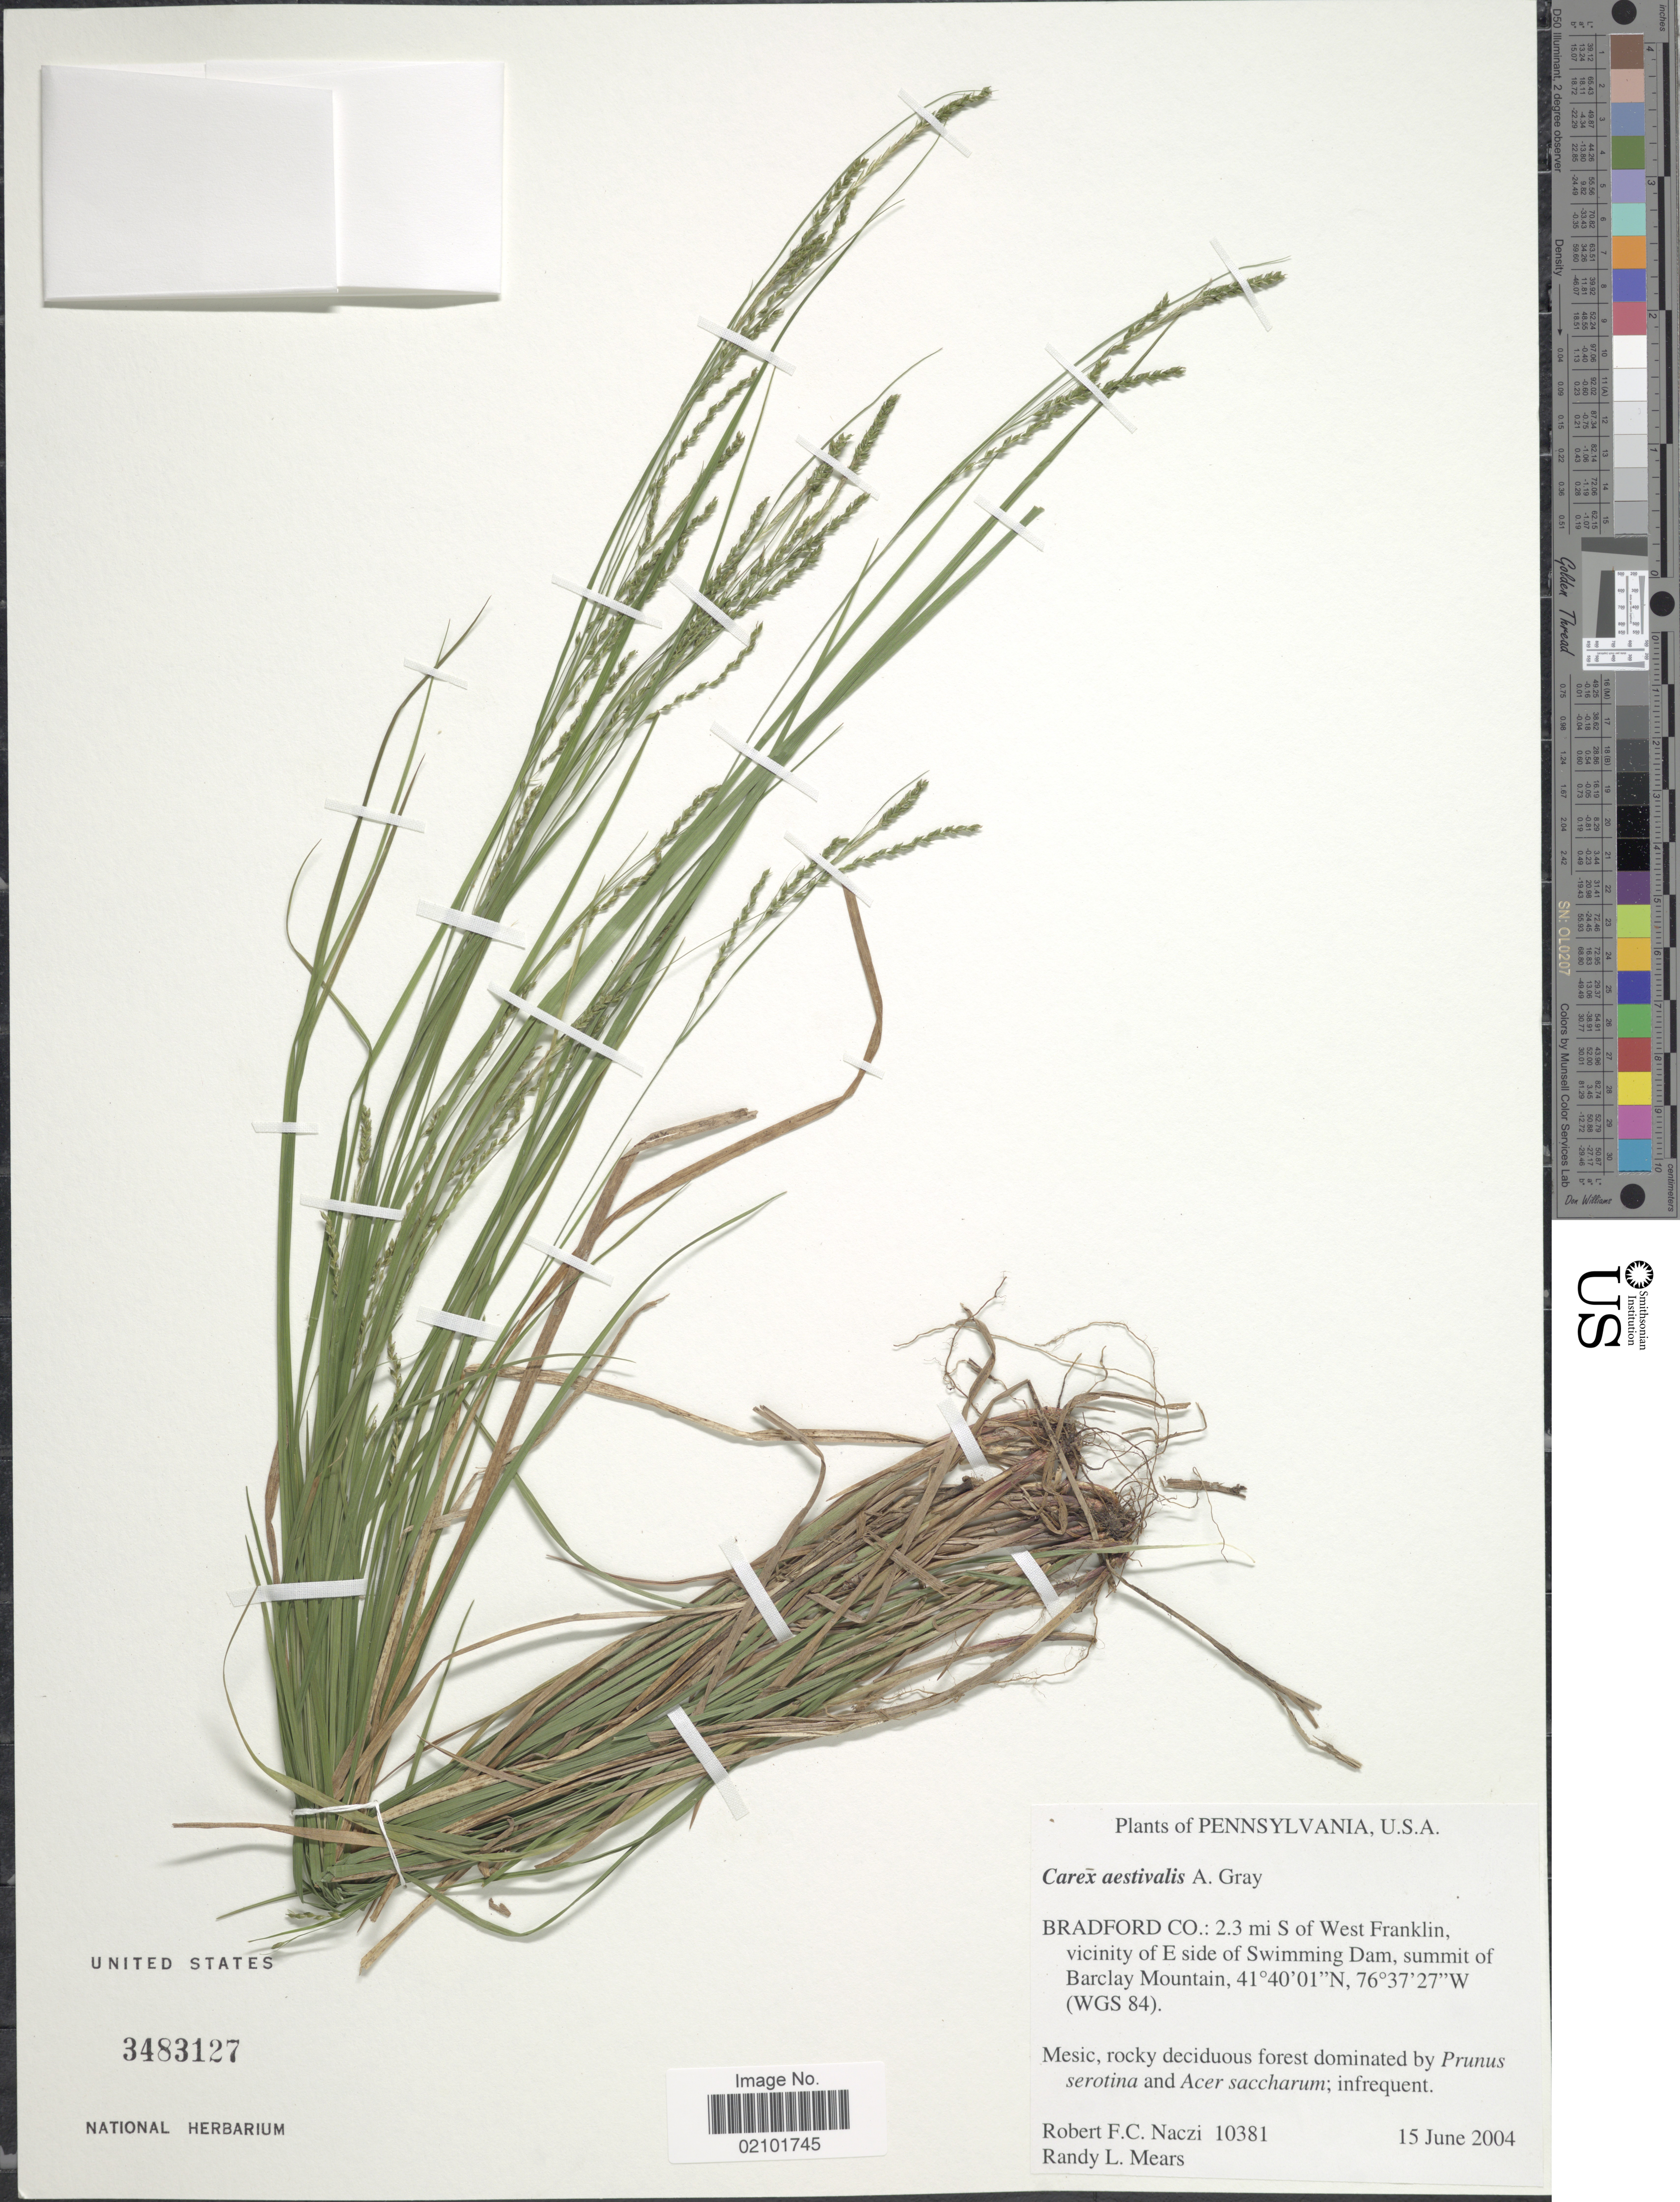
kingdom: Plantae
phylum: Tracheophyta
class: Liliopsida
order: Poales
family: Cyperaceae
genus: Carex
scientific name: Carex aestivalis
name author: M.A. Curtis ex A. Gray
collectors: R. F. C. Naczi & R. Mears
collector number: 10381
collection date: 2004-06-15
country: United States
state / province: Pennsylvania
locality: Bradford Co.: 2.3 mi S of West Franklin, vicinity of E side of Swimming Dam, summit of Barclay Mountain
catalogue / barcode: US 3483127